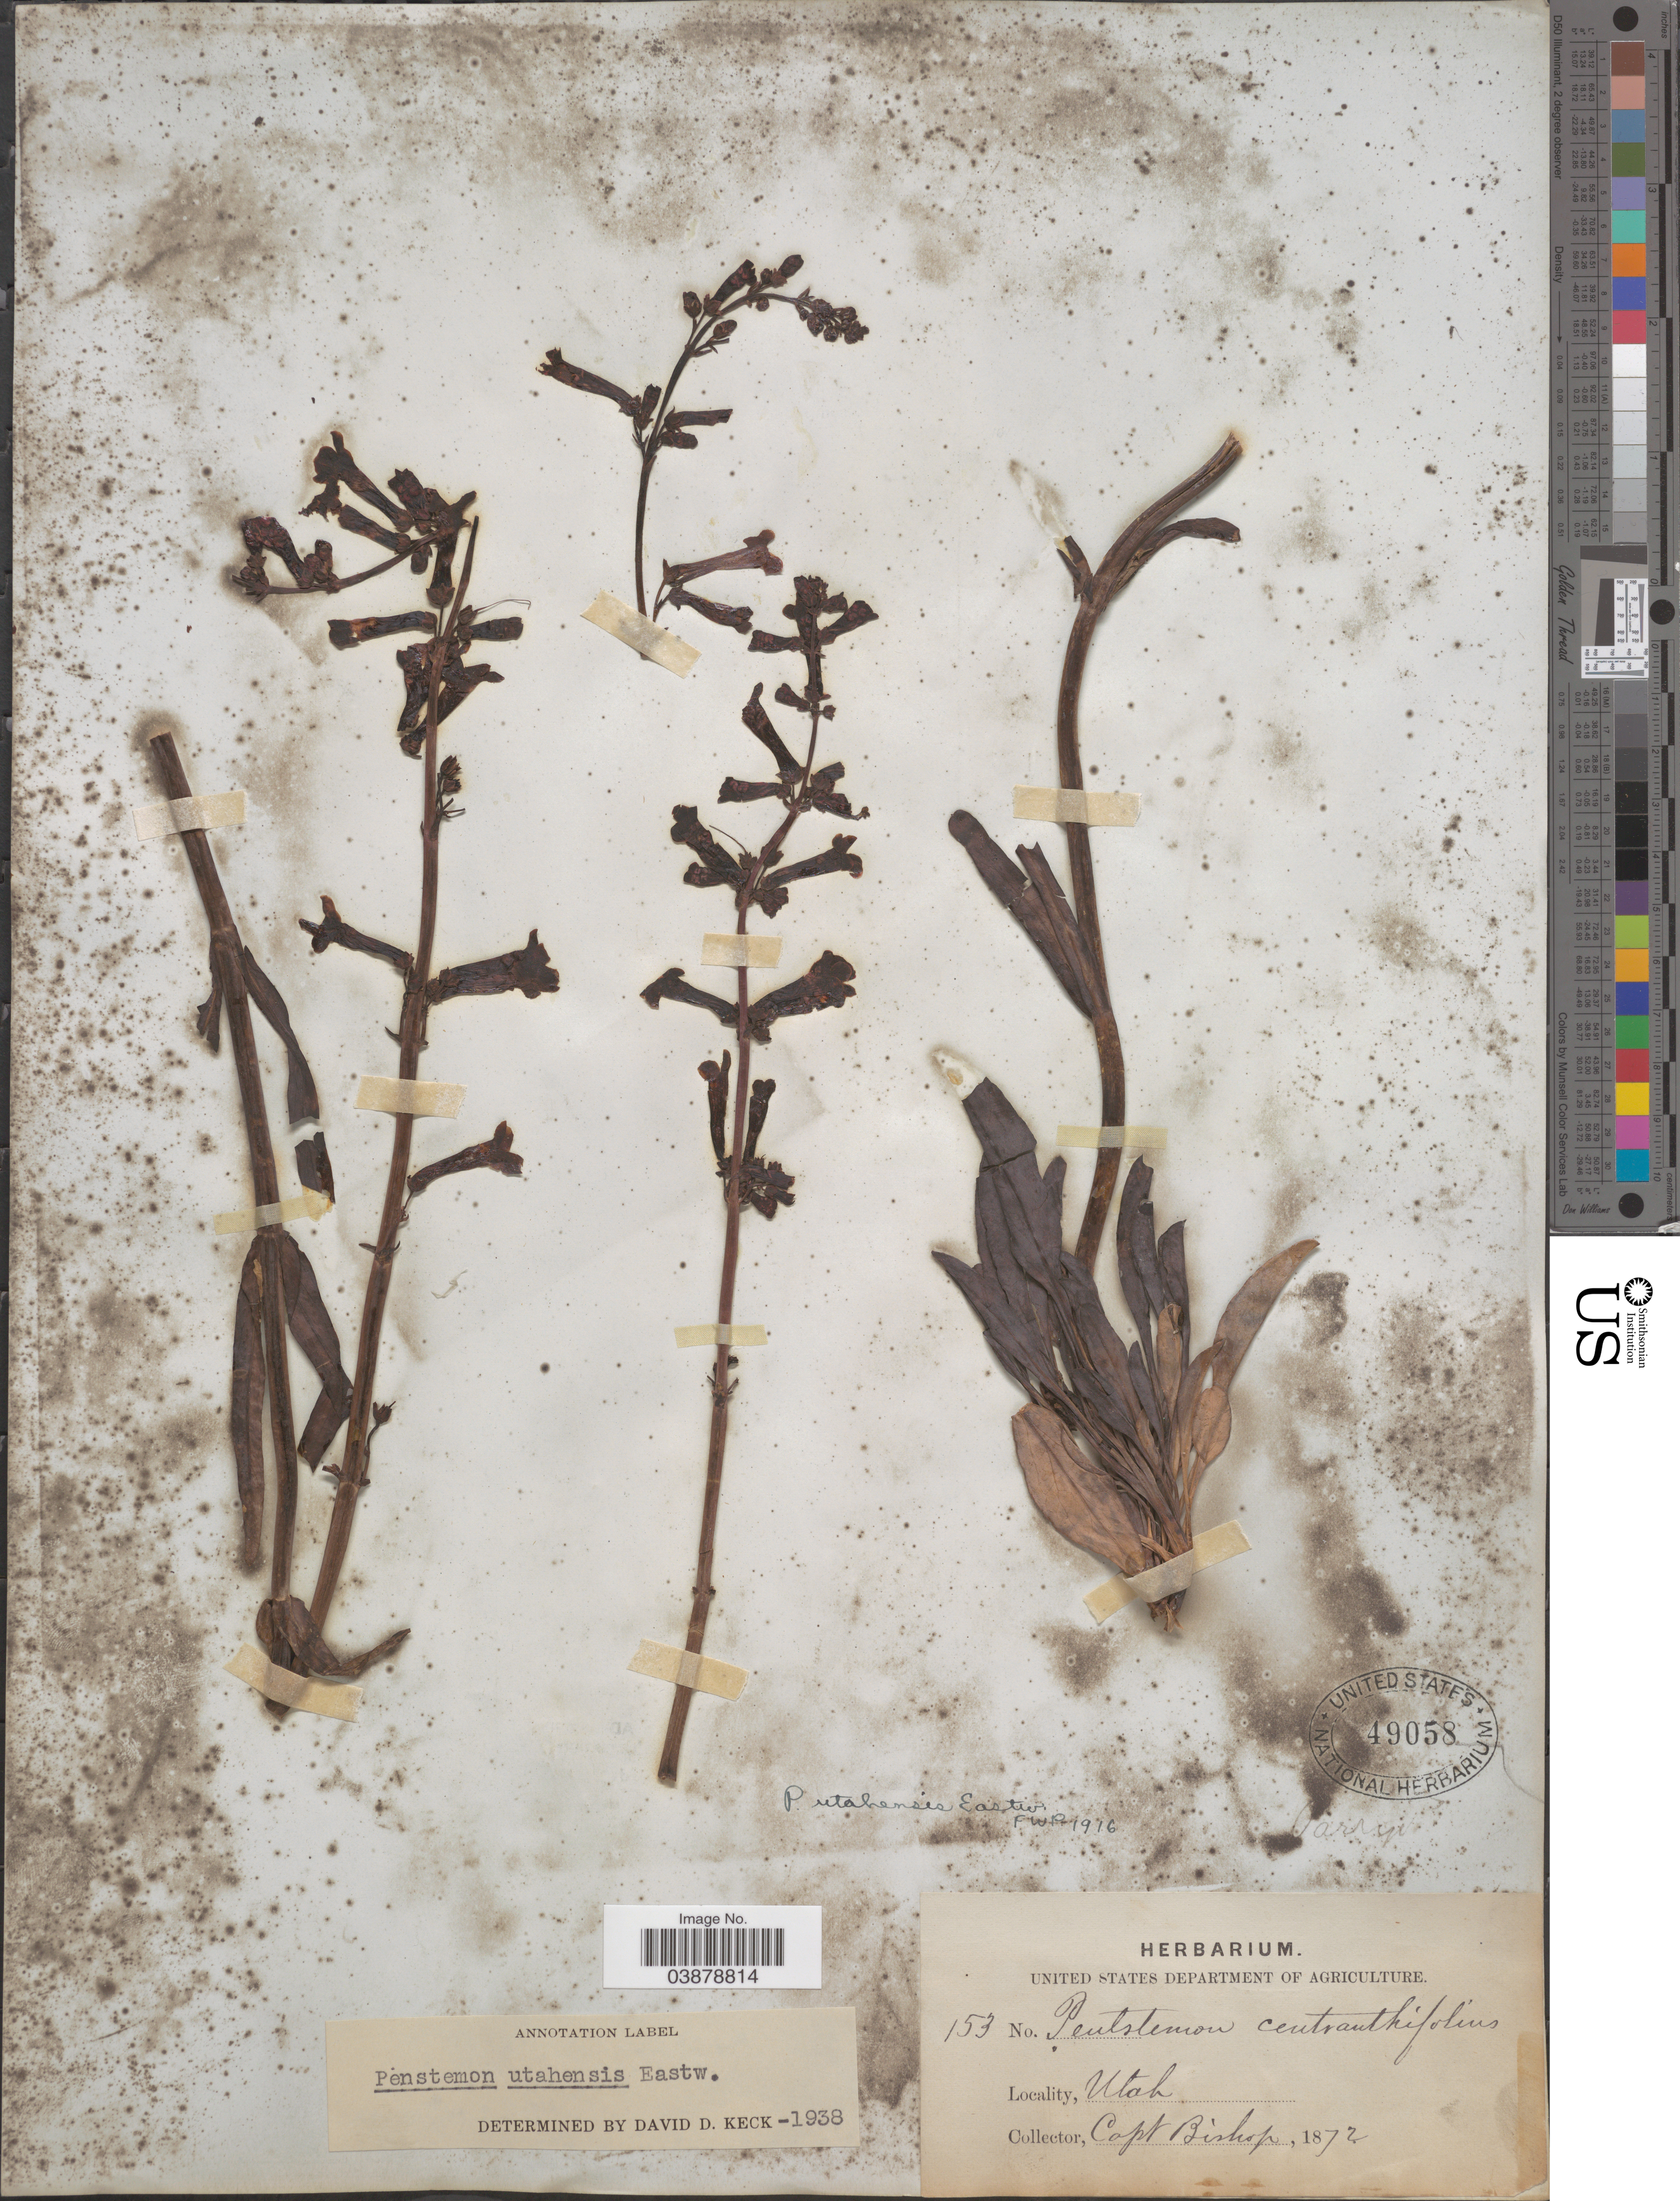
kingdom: Plantae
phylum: Tracheophyta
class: Magnoliopsida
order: Lamiales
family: Plantaginaceae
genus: Penstemon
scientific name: Penstemon utahensis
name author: Eastw.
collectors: F. M. Bishop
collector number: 153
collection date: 1872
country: United States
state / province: Utah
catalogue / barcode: US 49058